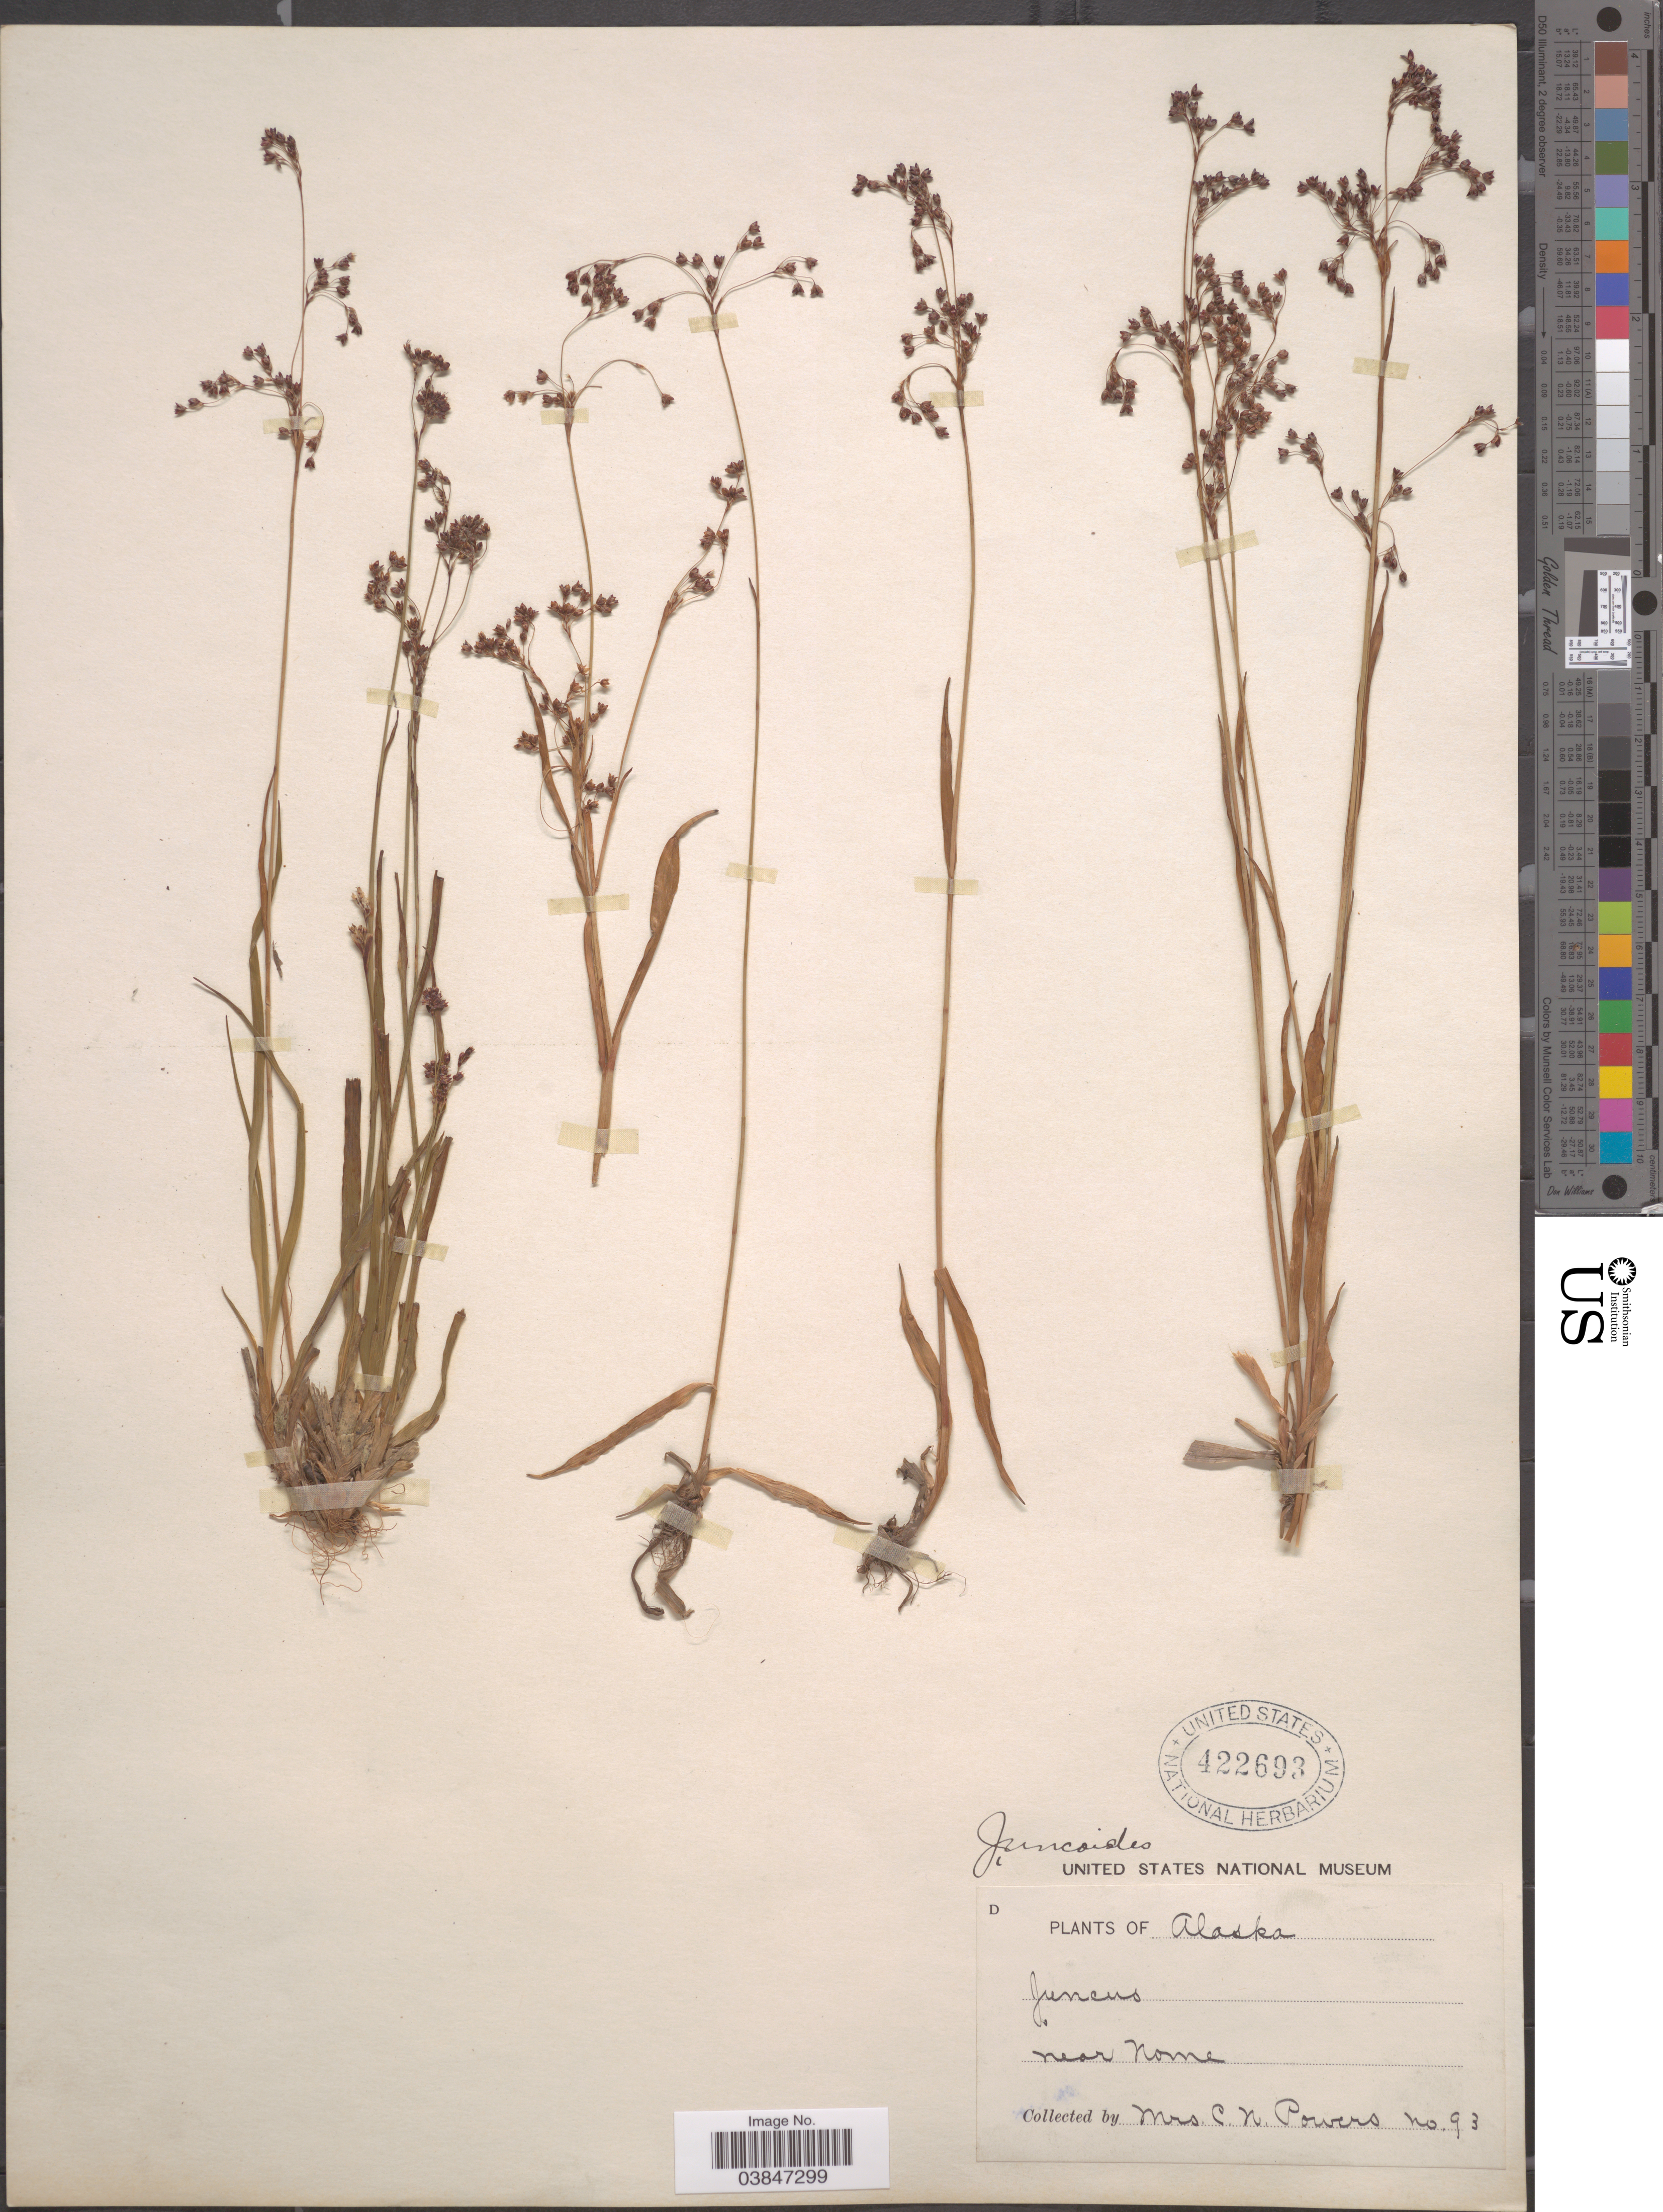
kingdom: Plantae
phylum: Tracheophyta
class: Liliopsida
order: Poales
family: Juncaceae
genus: Luzula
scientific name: Luzula wahlenbergii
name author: Rupr.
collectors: C. Powers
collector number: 93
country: United States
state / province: Alaska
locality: Near Nome.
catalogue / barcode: US 422693